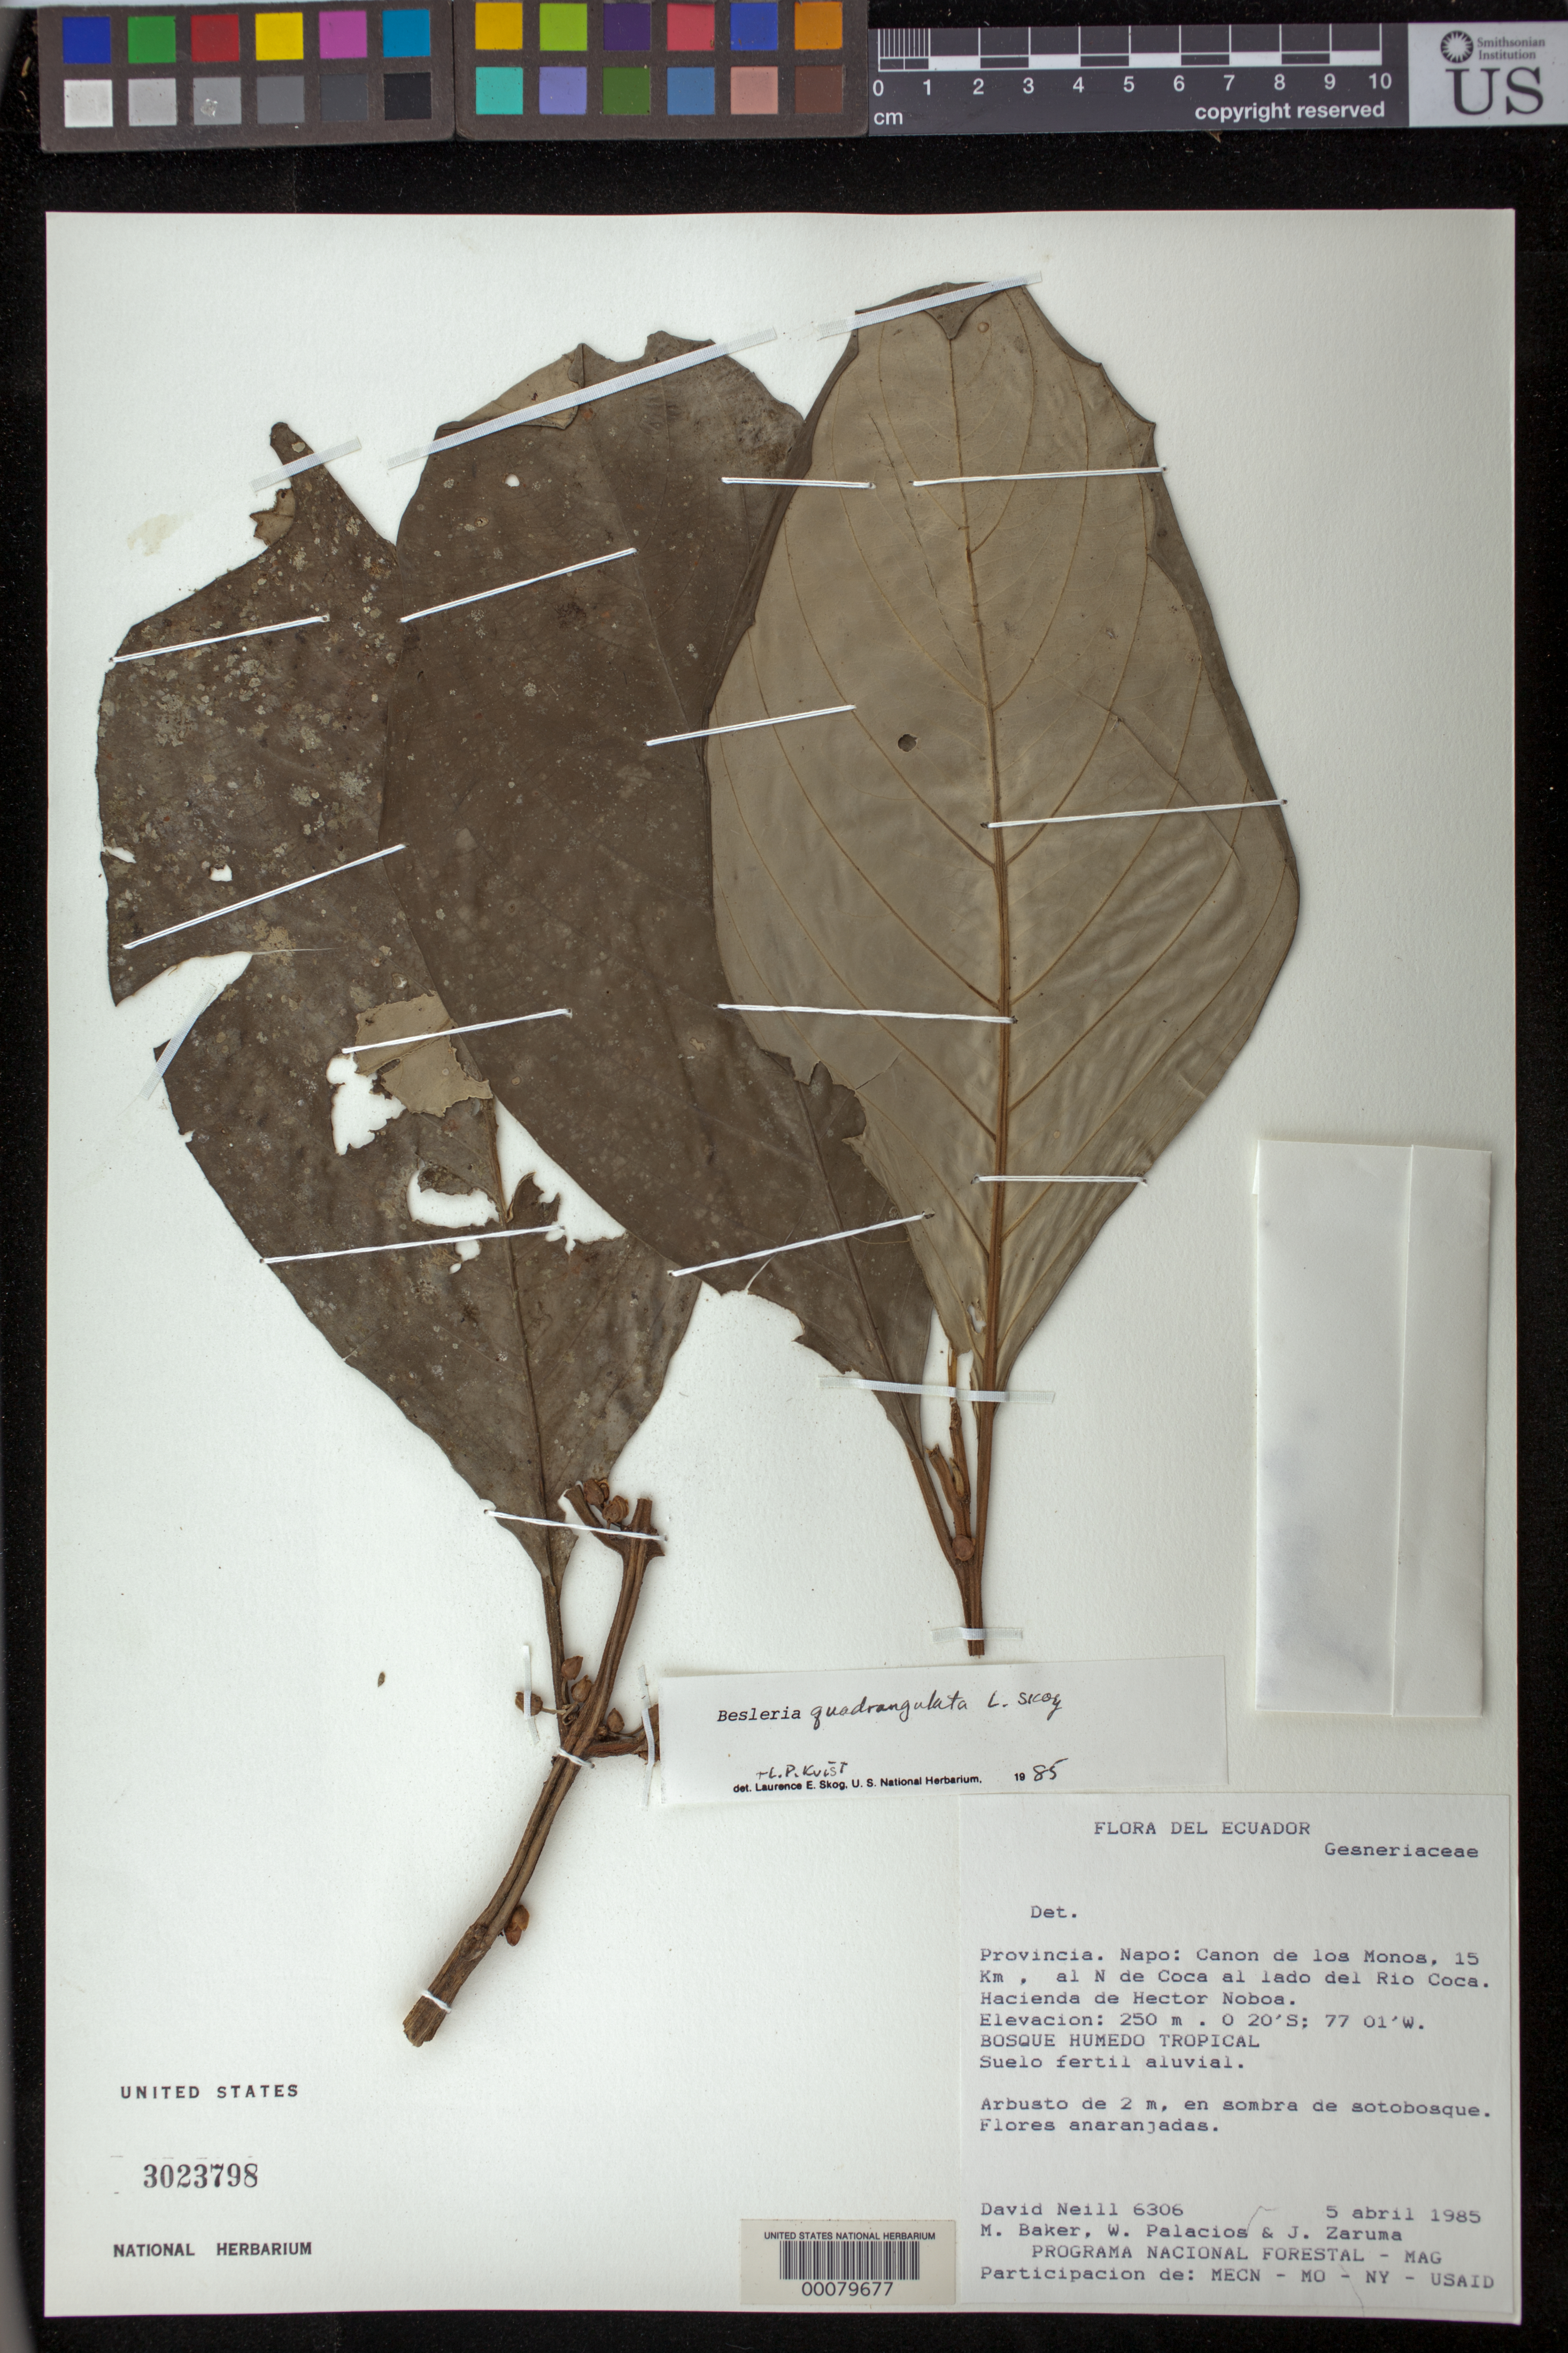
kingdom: Plantae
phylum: Tracheophyta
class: Magnoliopsida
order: Lamiales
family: Gesneriaceae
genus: Besleria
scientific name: Besleria quadrangulata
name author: L.E. Skog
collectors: D. A. Neill, M. Baker, W. Palacios & J. Zaruma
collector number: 6306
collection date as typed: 05 Apr 1985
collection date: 1985-04-05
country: Ecuador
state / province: Napo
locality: Canon de Los Monos, 15 km N of Coca beside Rio Coca, Hacienda de Hector Noboa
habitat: Humid tropical forest, fertile aluvial soil; in shady undergrowth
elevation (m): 250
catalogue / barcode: US 3023798